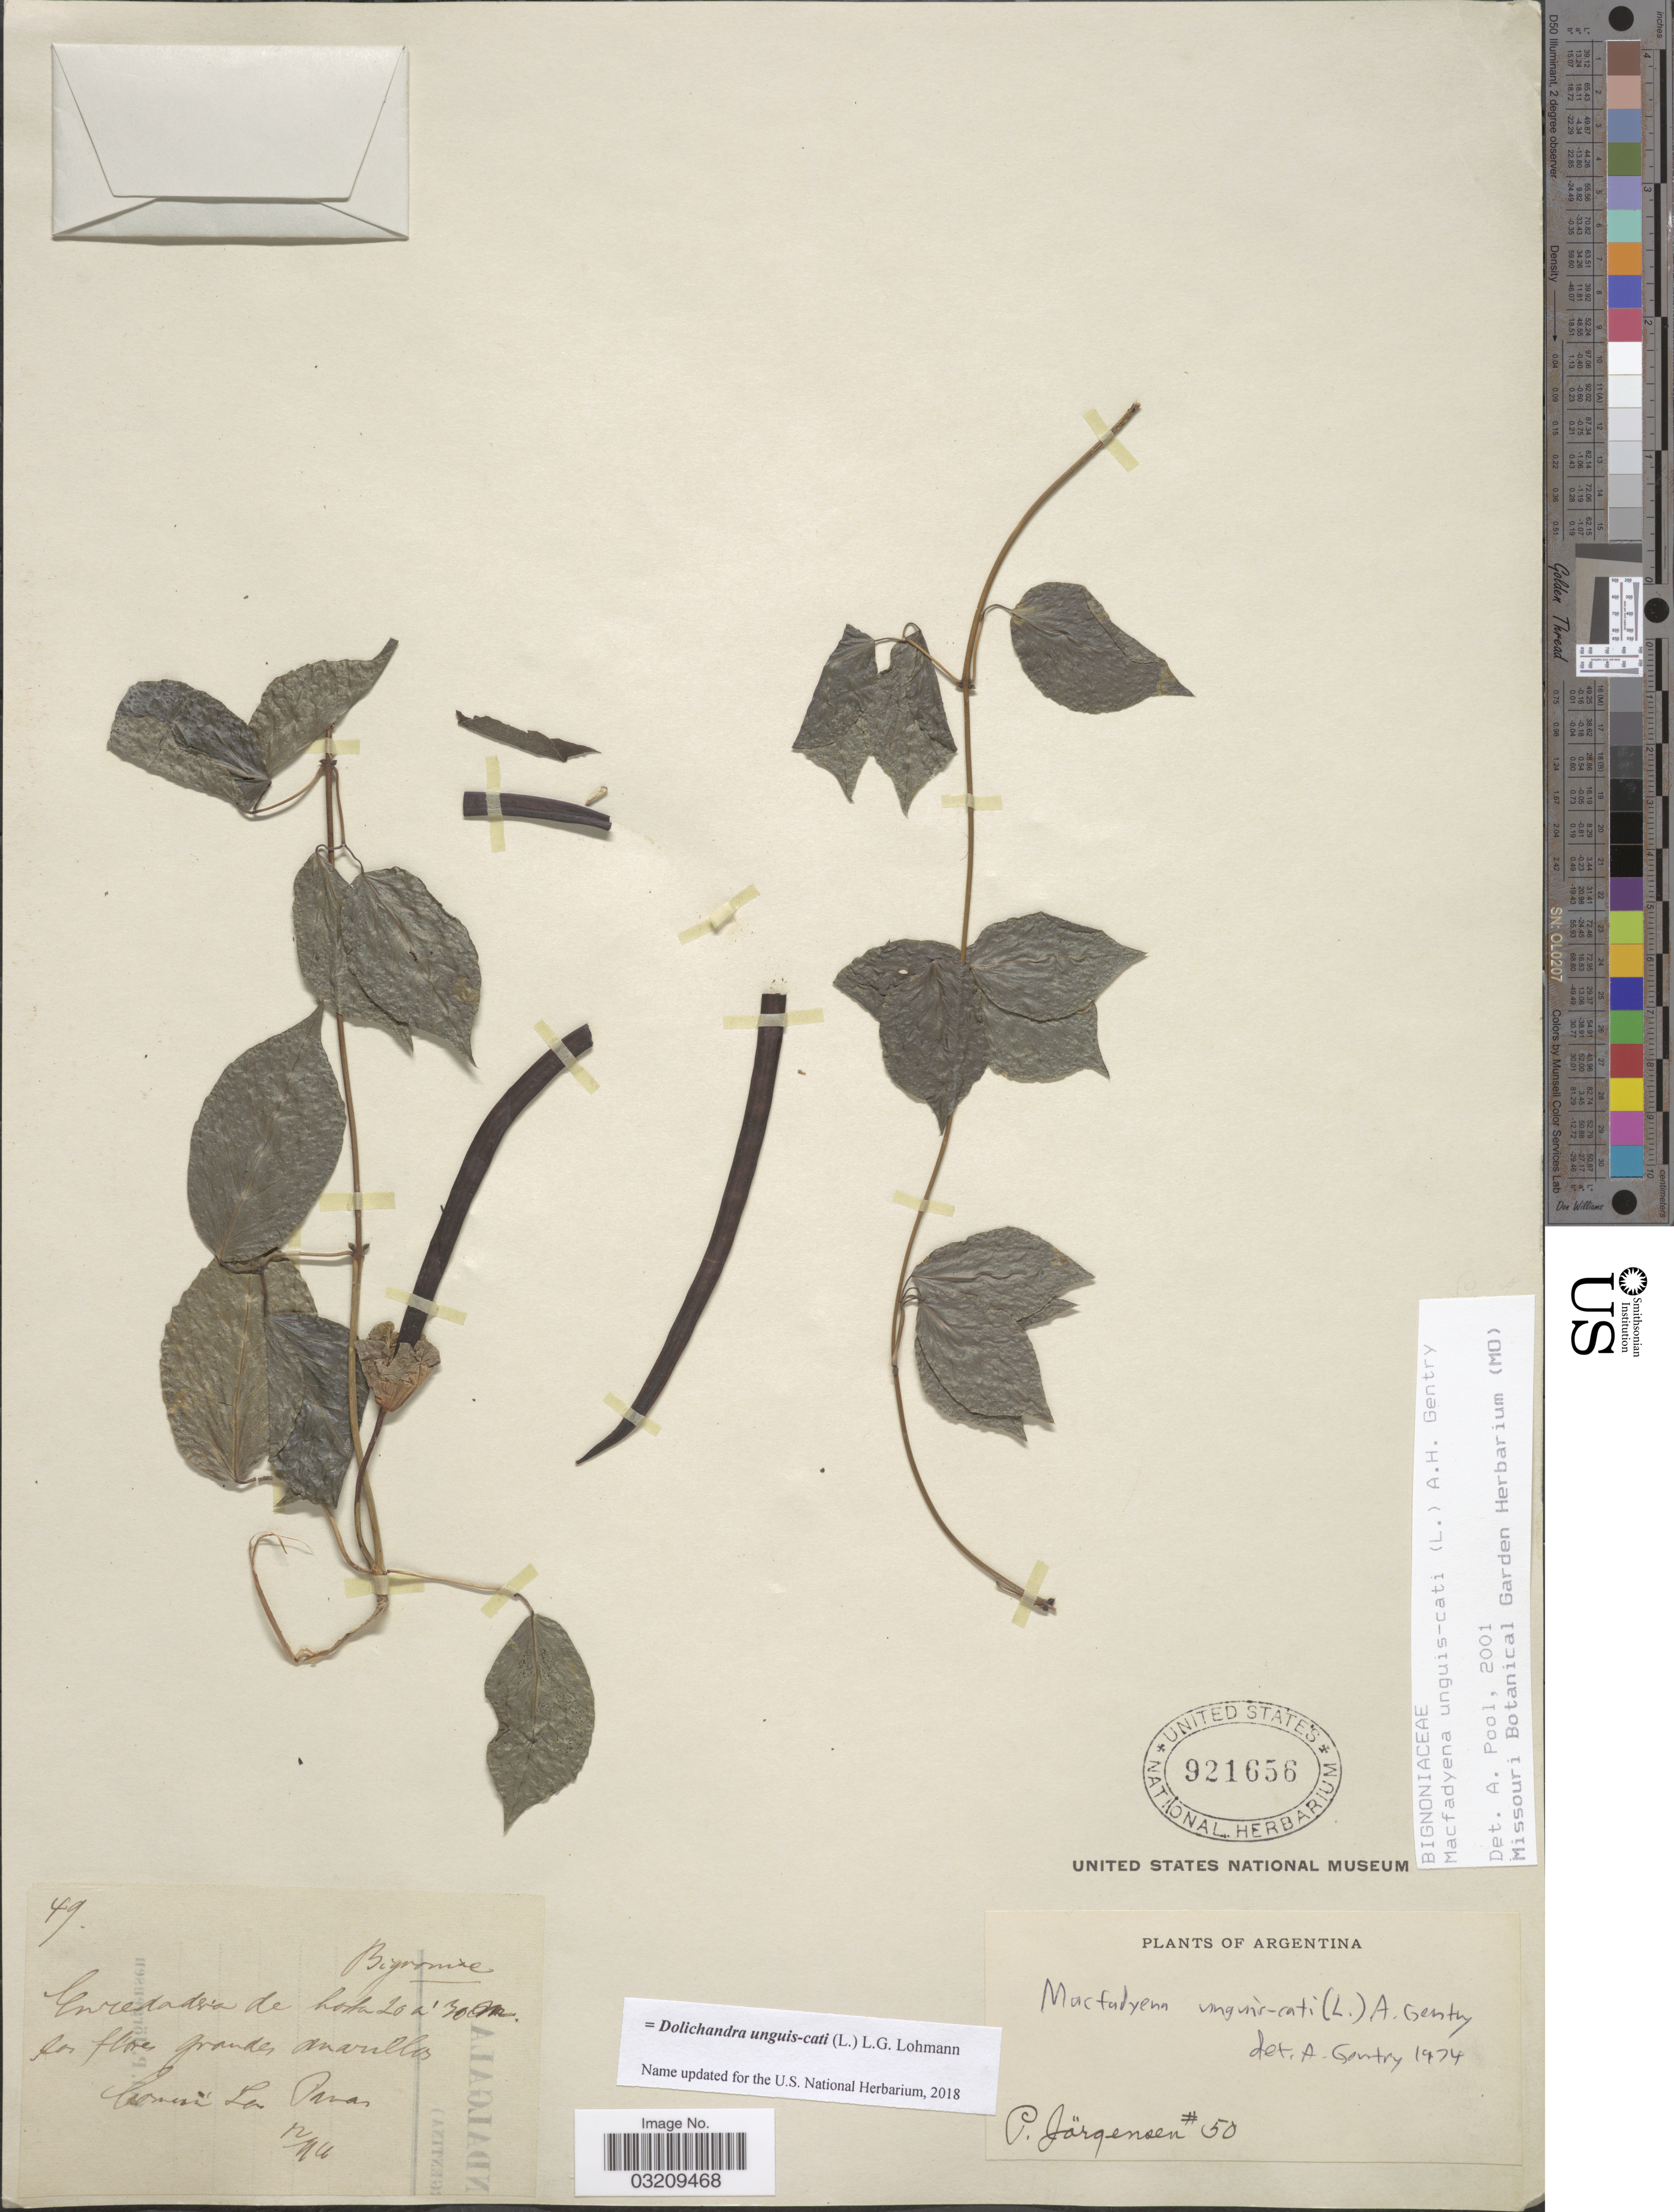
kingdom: Plantae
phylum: Tracheophyta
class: Magnoliopsida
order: Lamiales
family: Bignoniaceae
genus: Dolichandra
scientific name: Dolichandra unguis-cati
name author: (L.) L.G. Lohmann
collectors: P. Jörgensen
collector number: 50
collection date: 1916-12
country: Argentina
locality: Común La Penas.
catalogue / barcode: US 921656